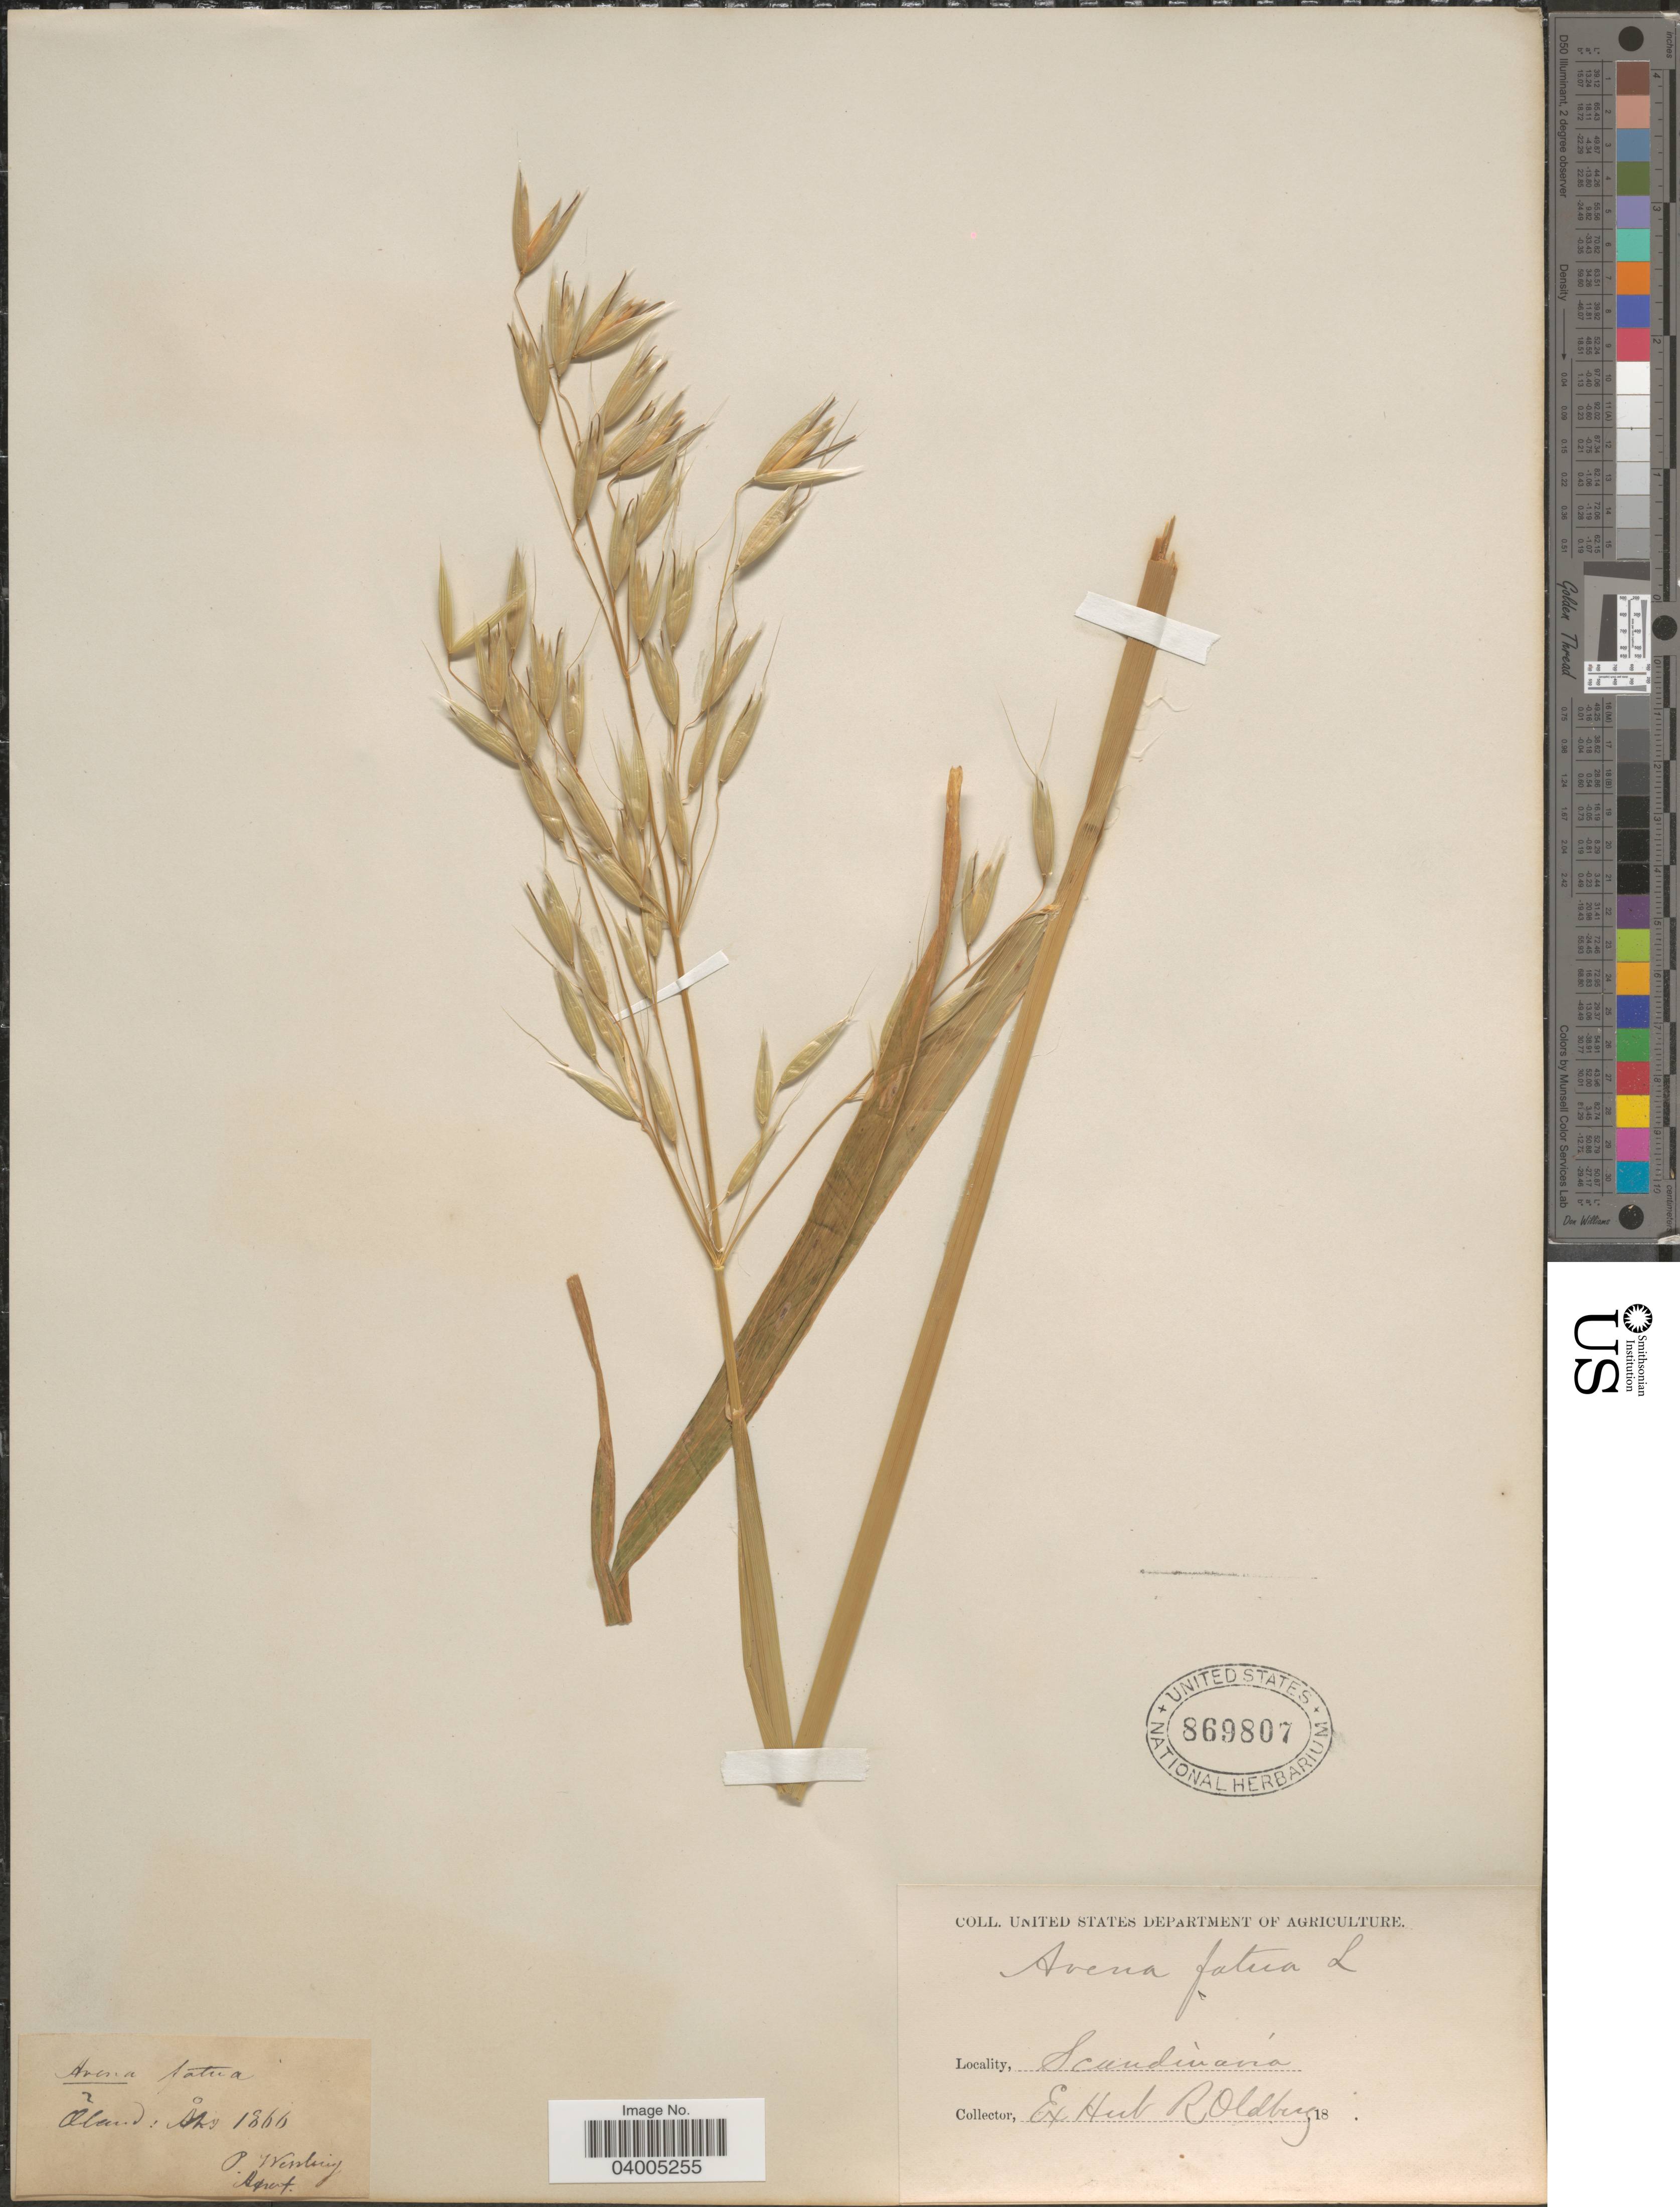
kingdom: Plantae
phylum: Tracheophyta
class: Liliopsida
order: Poales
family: Poaceae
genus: Avena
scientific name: Avena fatua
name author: L.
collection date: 1866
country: Sweden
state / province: Kalmar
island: Oland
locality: Õland: [illegible text]. Scandinavia.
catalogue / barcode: US 869807